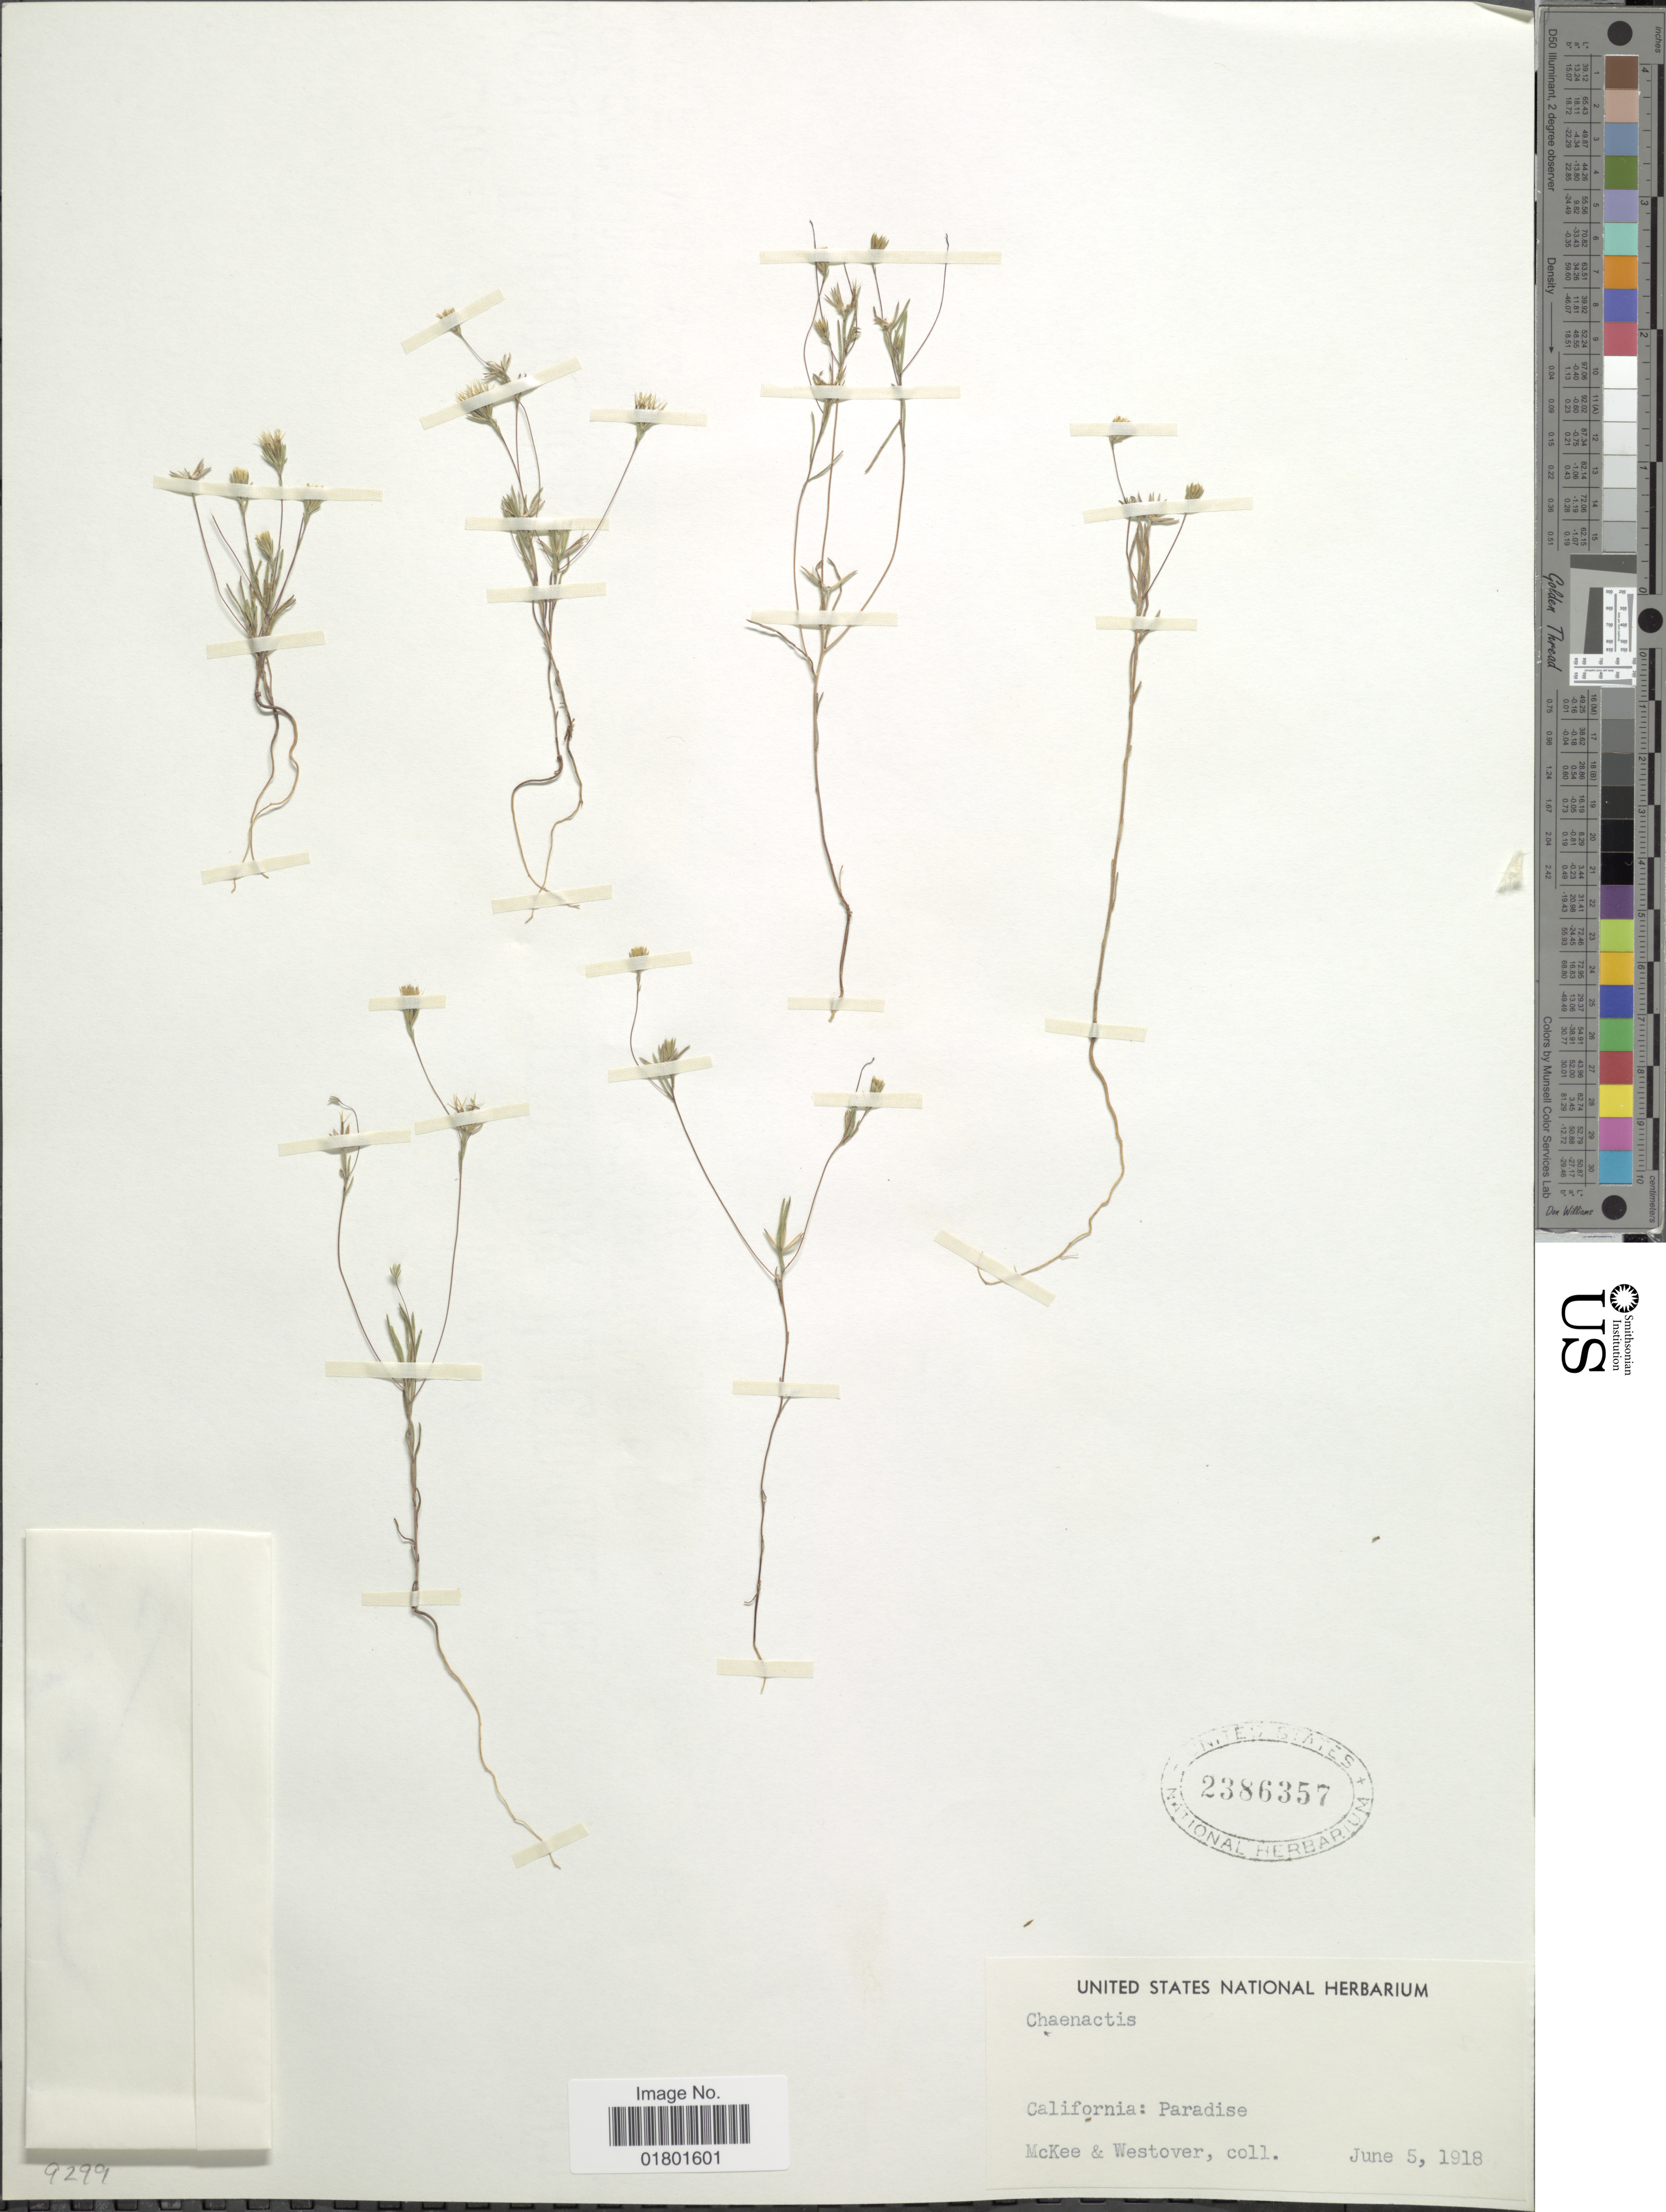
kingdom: Plantae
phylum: Tracheophyta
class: Magnoliopsida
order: Asterales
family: Asteraceae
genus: Chaenactis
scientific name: Chaenactis sp.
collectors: McKee, -- & Westover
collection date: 1918-06-05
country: United States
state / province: California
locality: Paradise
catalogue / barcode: US 2386357